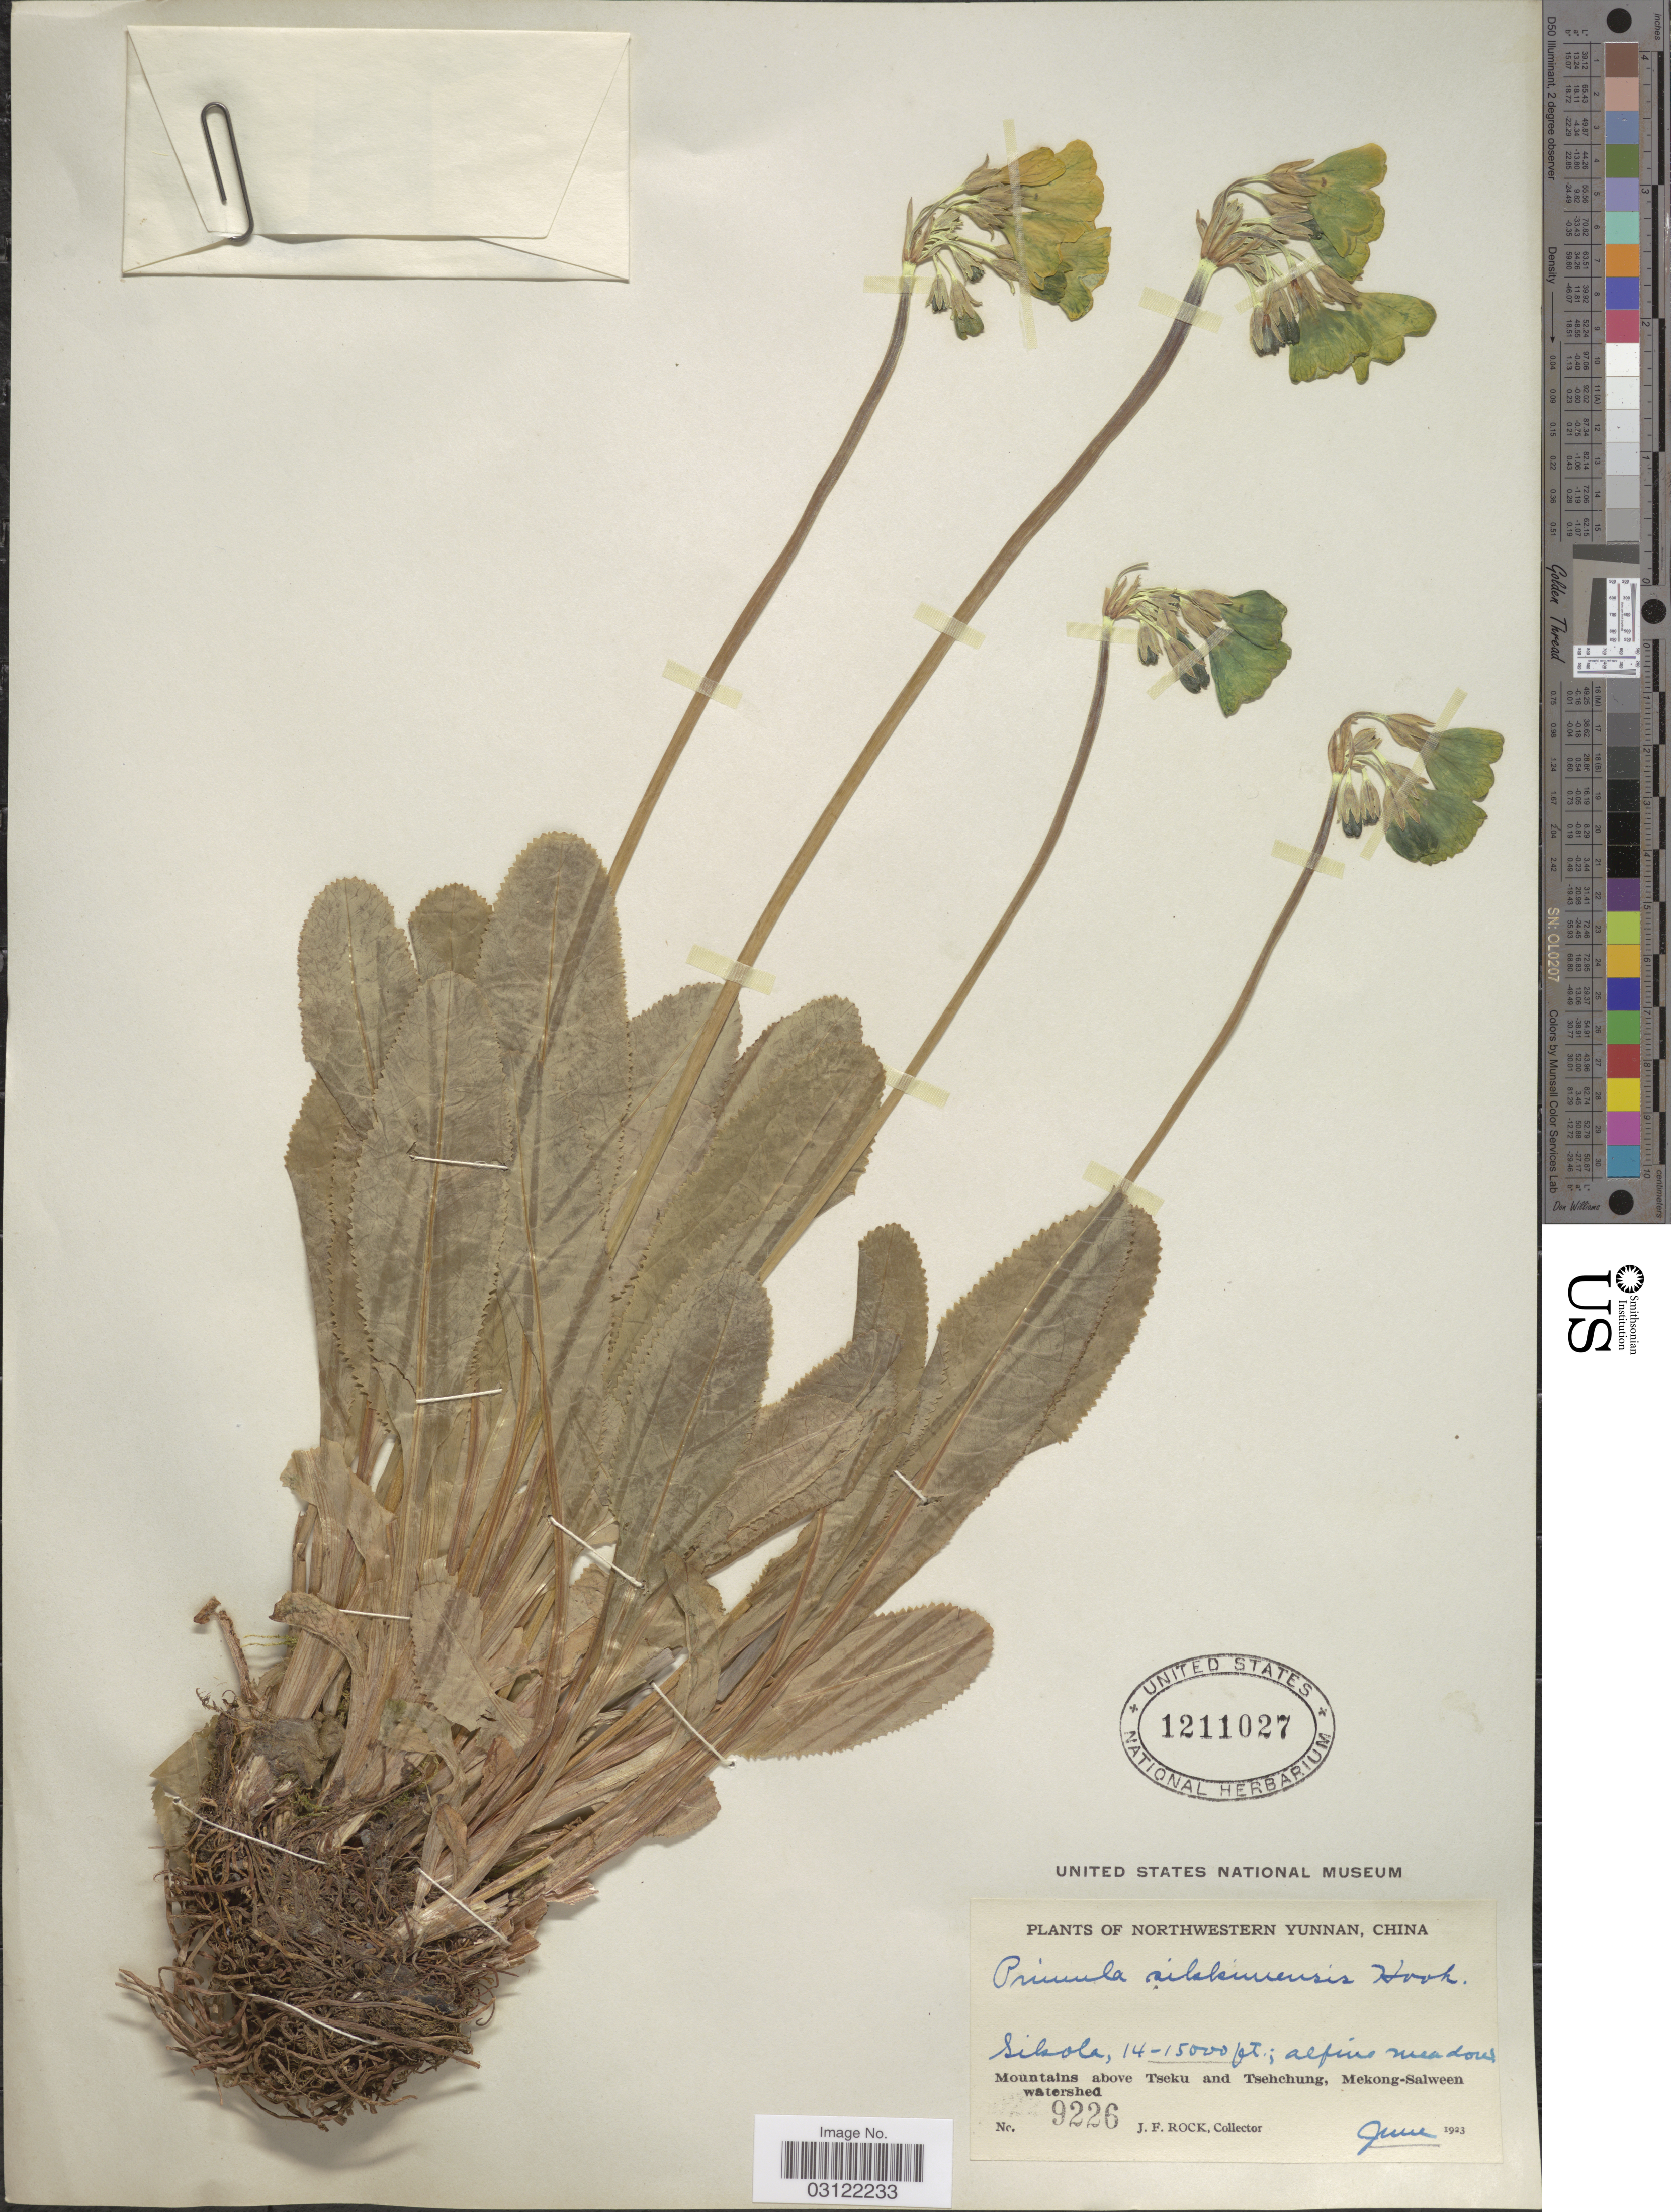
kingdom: Plantae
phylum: Tracheophyta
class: Magnoliopsida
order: Ericales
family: Primulaceae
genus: Primula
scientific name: Primula sikkimensis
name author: Hook.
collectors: J. Rock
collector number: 9226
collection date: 1923-06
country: China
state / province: Yunnan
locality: Northwestern Yunnan. Sihola. Alpine Meadow. Mountains above Tseku and Tsehchung, Mekong-Salween watershed.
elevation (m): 4267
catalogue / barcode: US 1211027